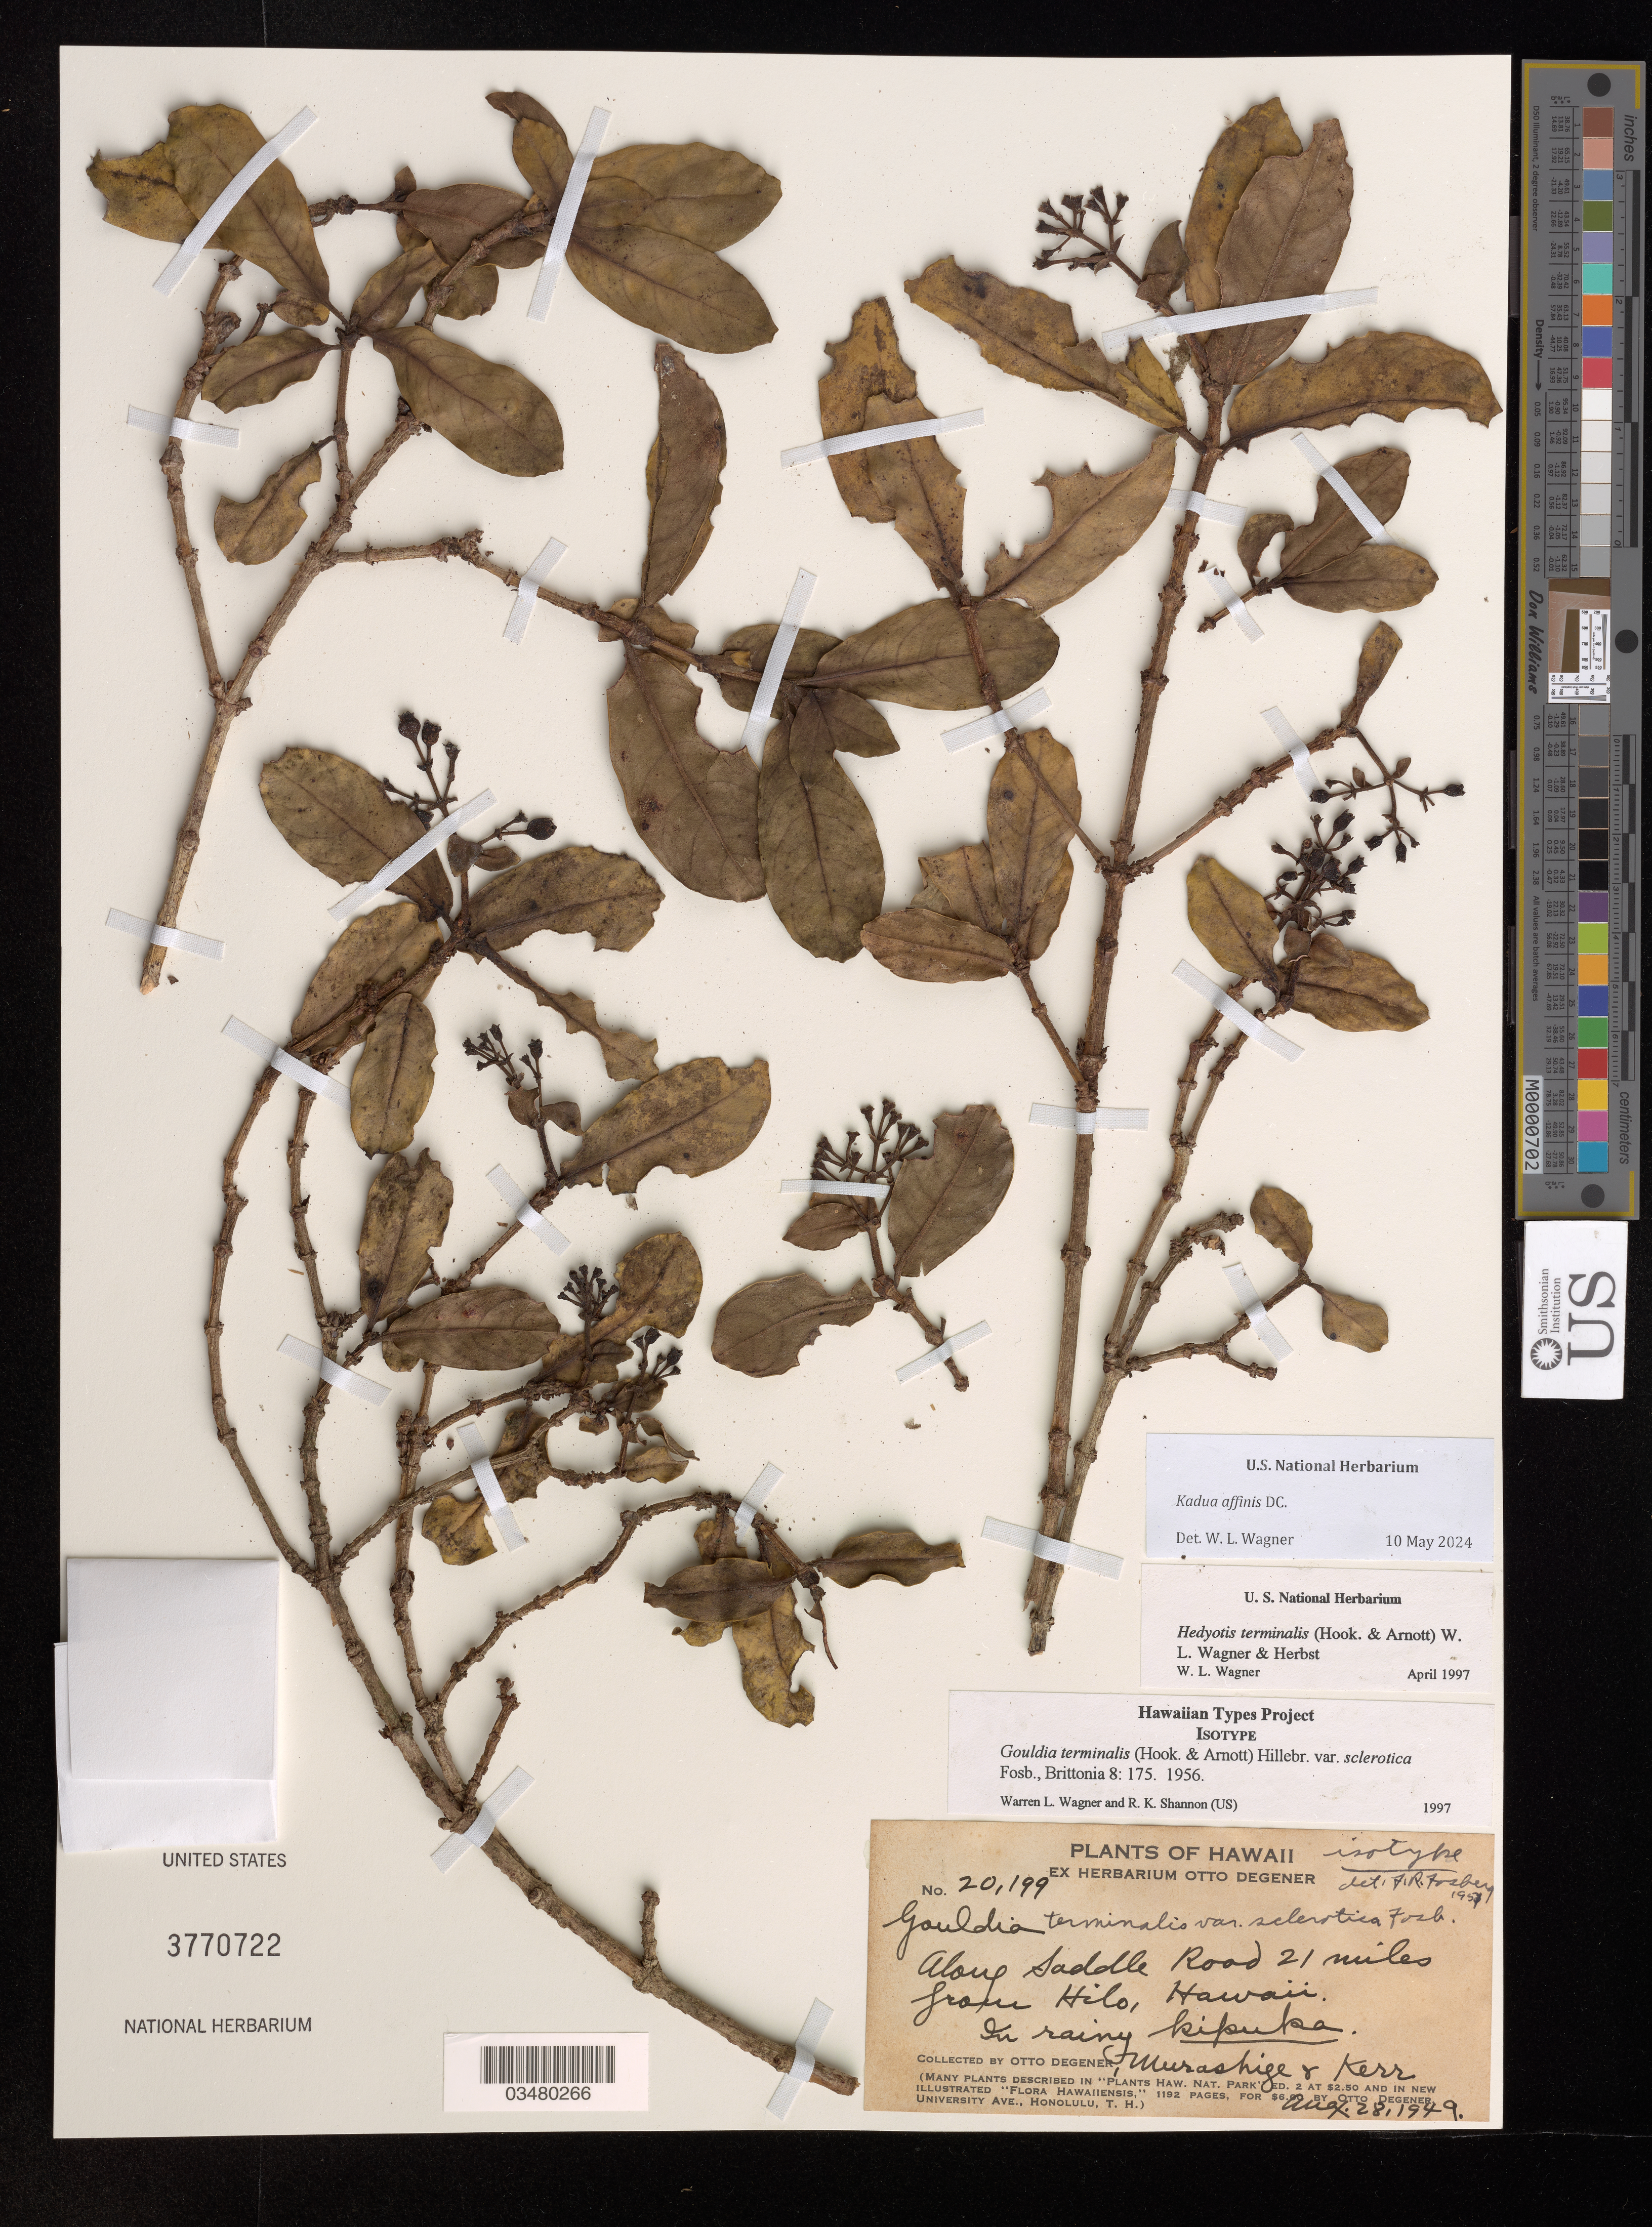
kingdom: Plantae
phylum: Tracheophyta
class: Magnoliopsida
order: Gentianales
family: Rubiaceae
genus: Gouldia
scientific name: Gouldia terminalis var. sclerotica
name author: Fosberg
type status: Isotype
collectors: O. Degener, T. Murashige & M. Kerr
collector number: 20199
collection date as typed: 28 Aug 1949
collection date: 1949-08-28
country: United States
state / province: Hawaii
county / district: Hawaii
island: Hawaii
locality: Along Saddle Road 21 miles from Hilo.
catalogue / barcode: US 3770722